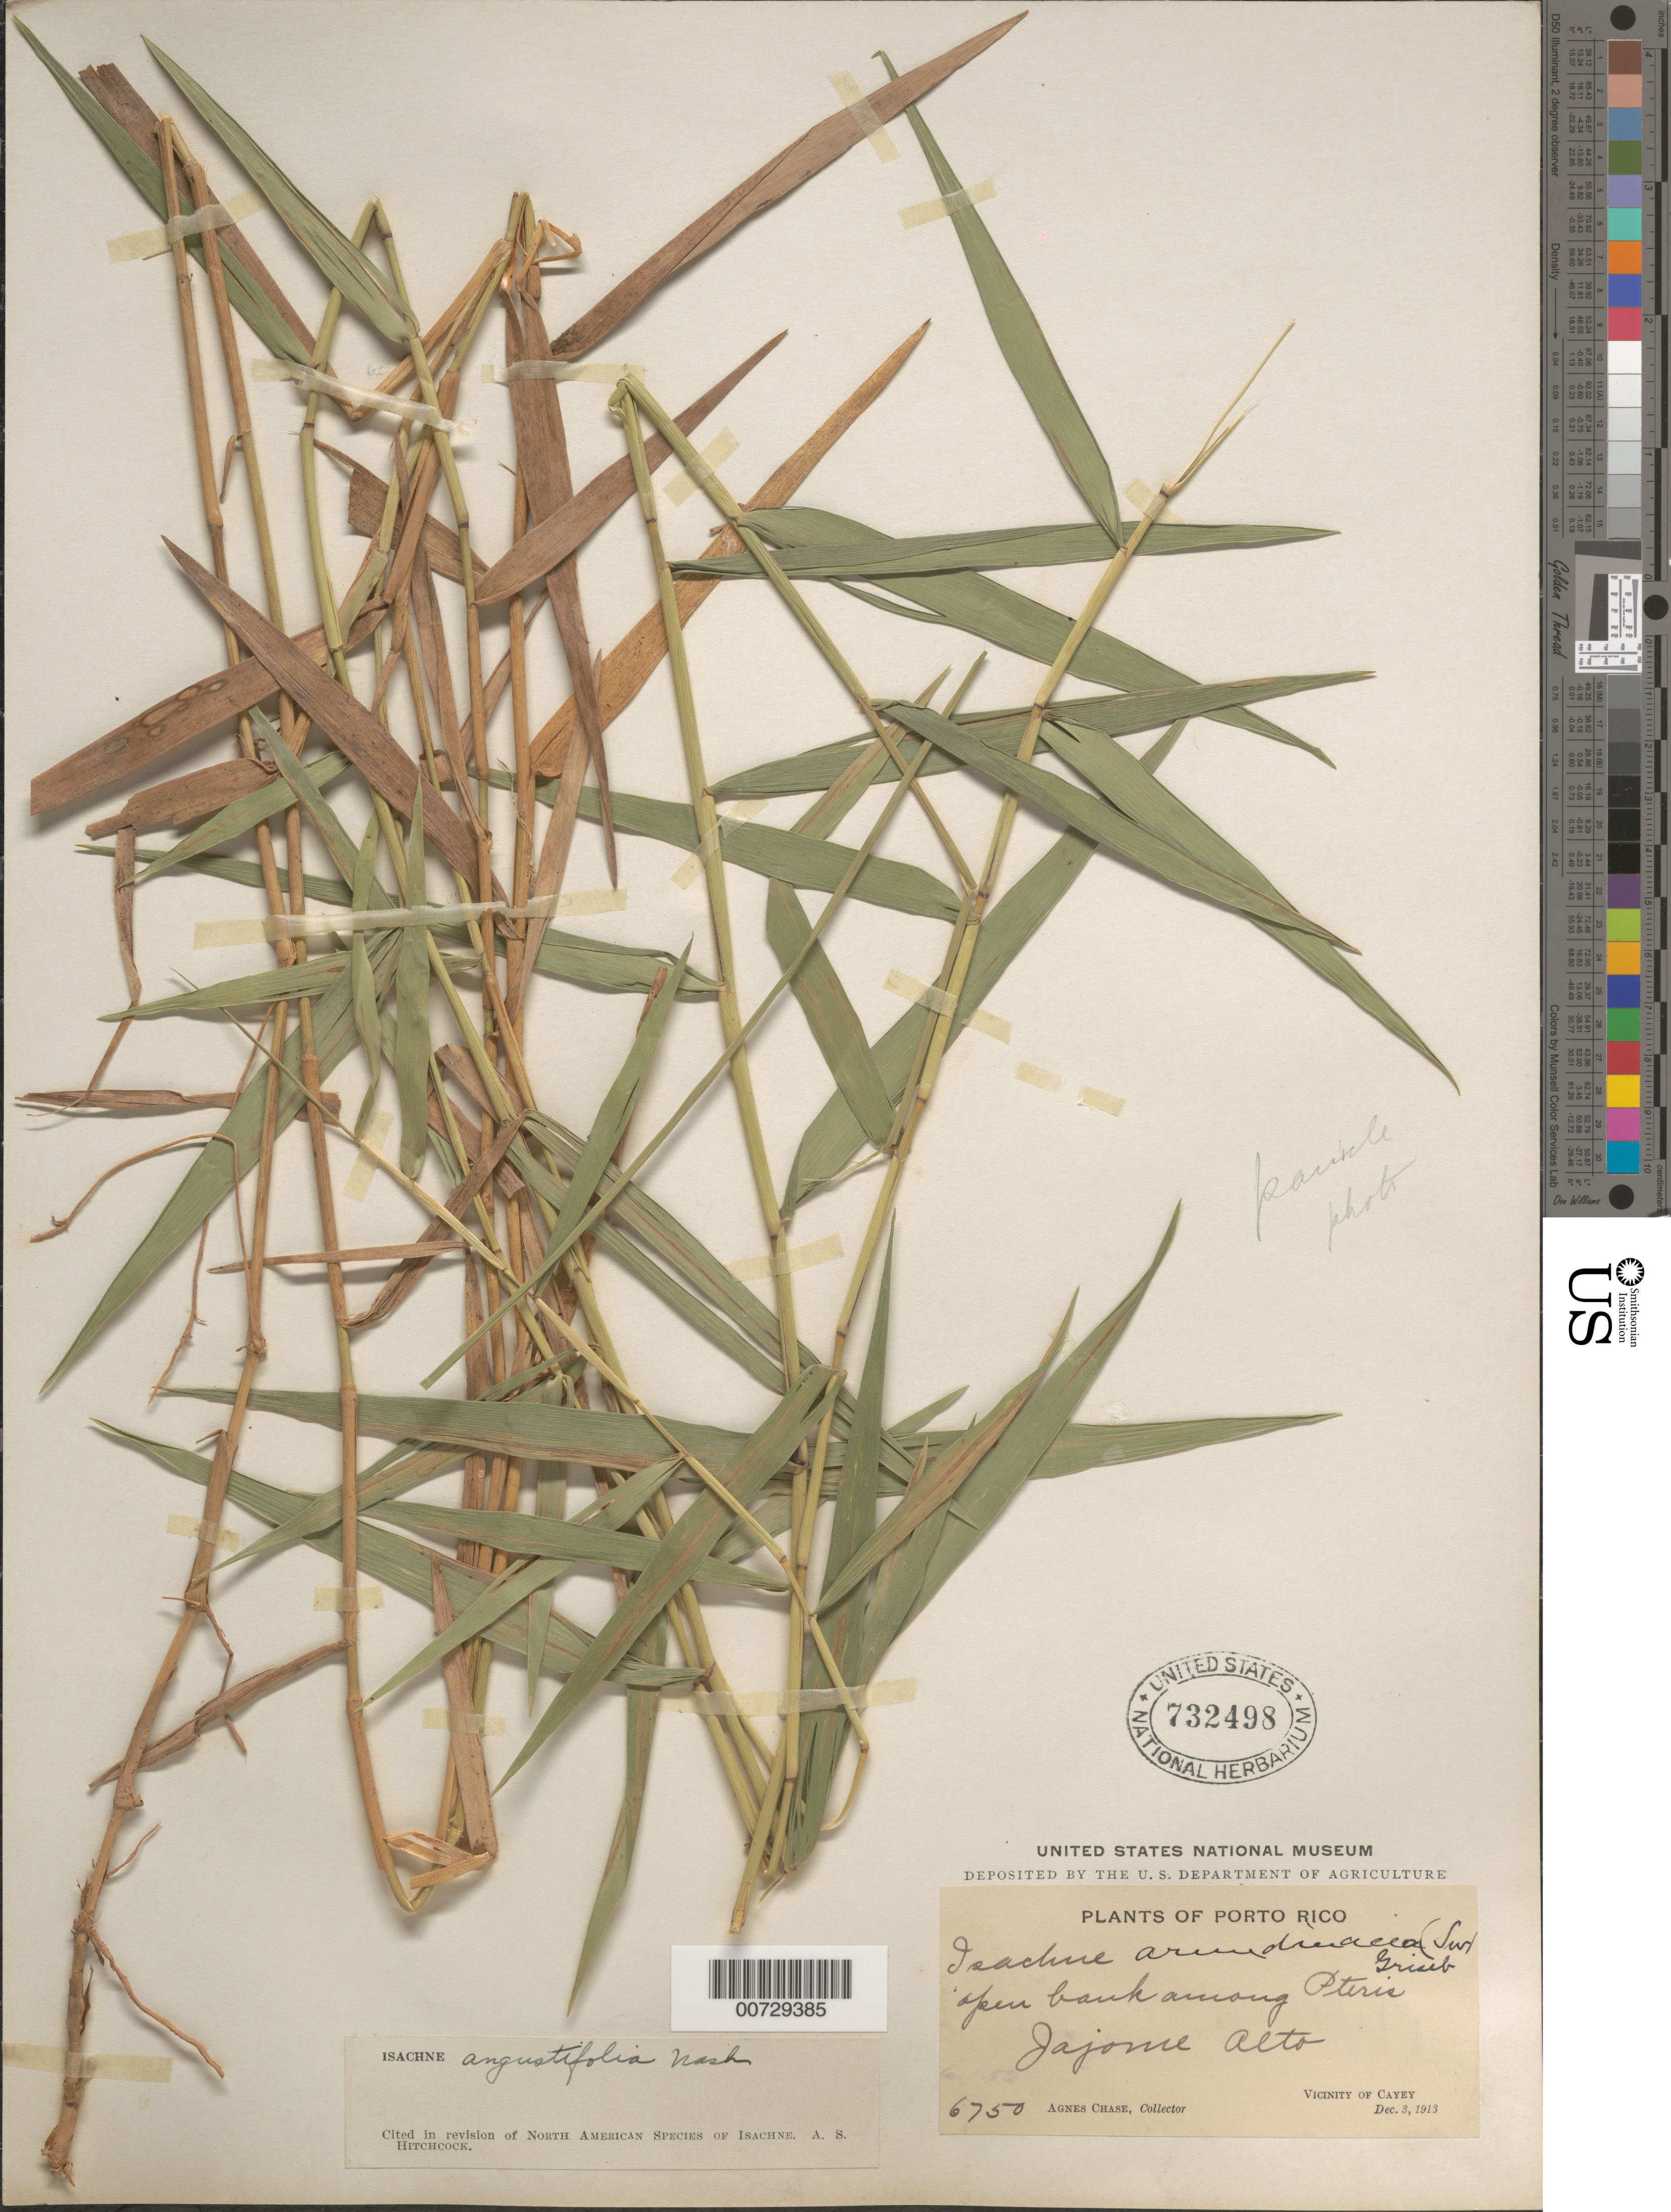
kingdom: Plantae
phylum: Tracheophyta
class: Liliopsida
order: Poales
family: Poaceae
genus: Isachne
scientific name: Isachne angustifolia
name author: Nash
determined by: Hitchcock, Albert S.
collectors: A. Chase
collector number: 6750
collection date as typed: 03 Dec 1913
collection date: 1913-12-03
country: Puerto Rico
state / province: Cayey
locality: Jajome Alto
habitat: Open bank among Pteris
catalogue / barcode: US 732498